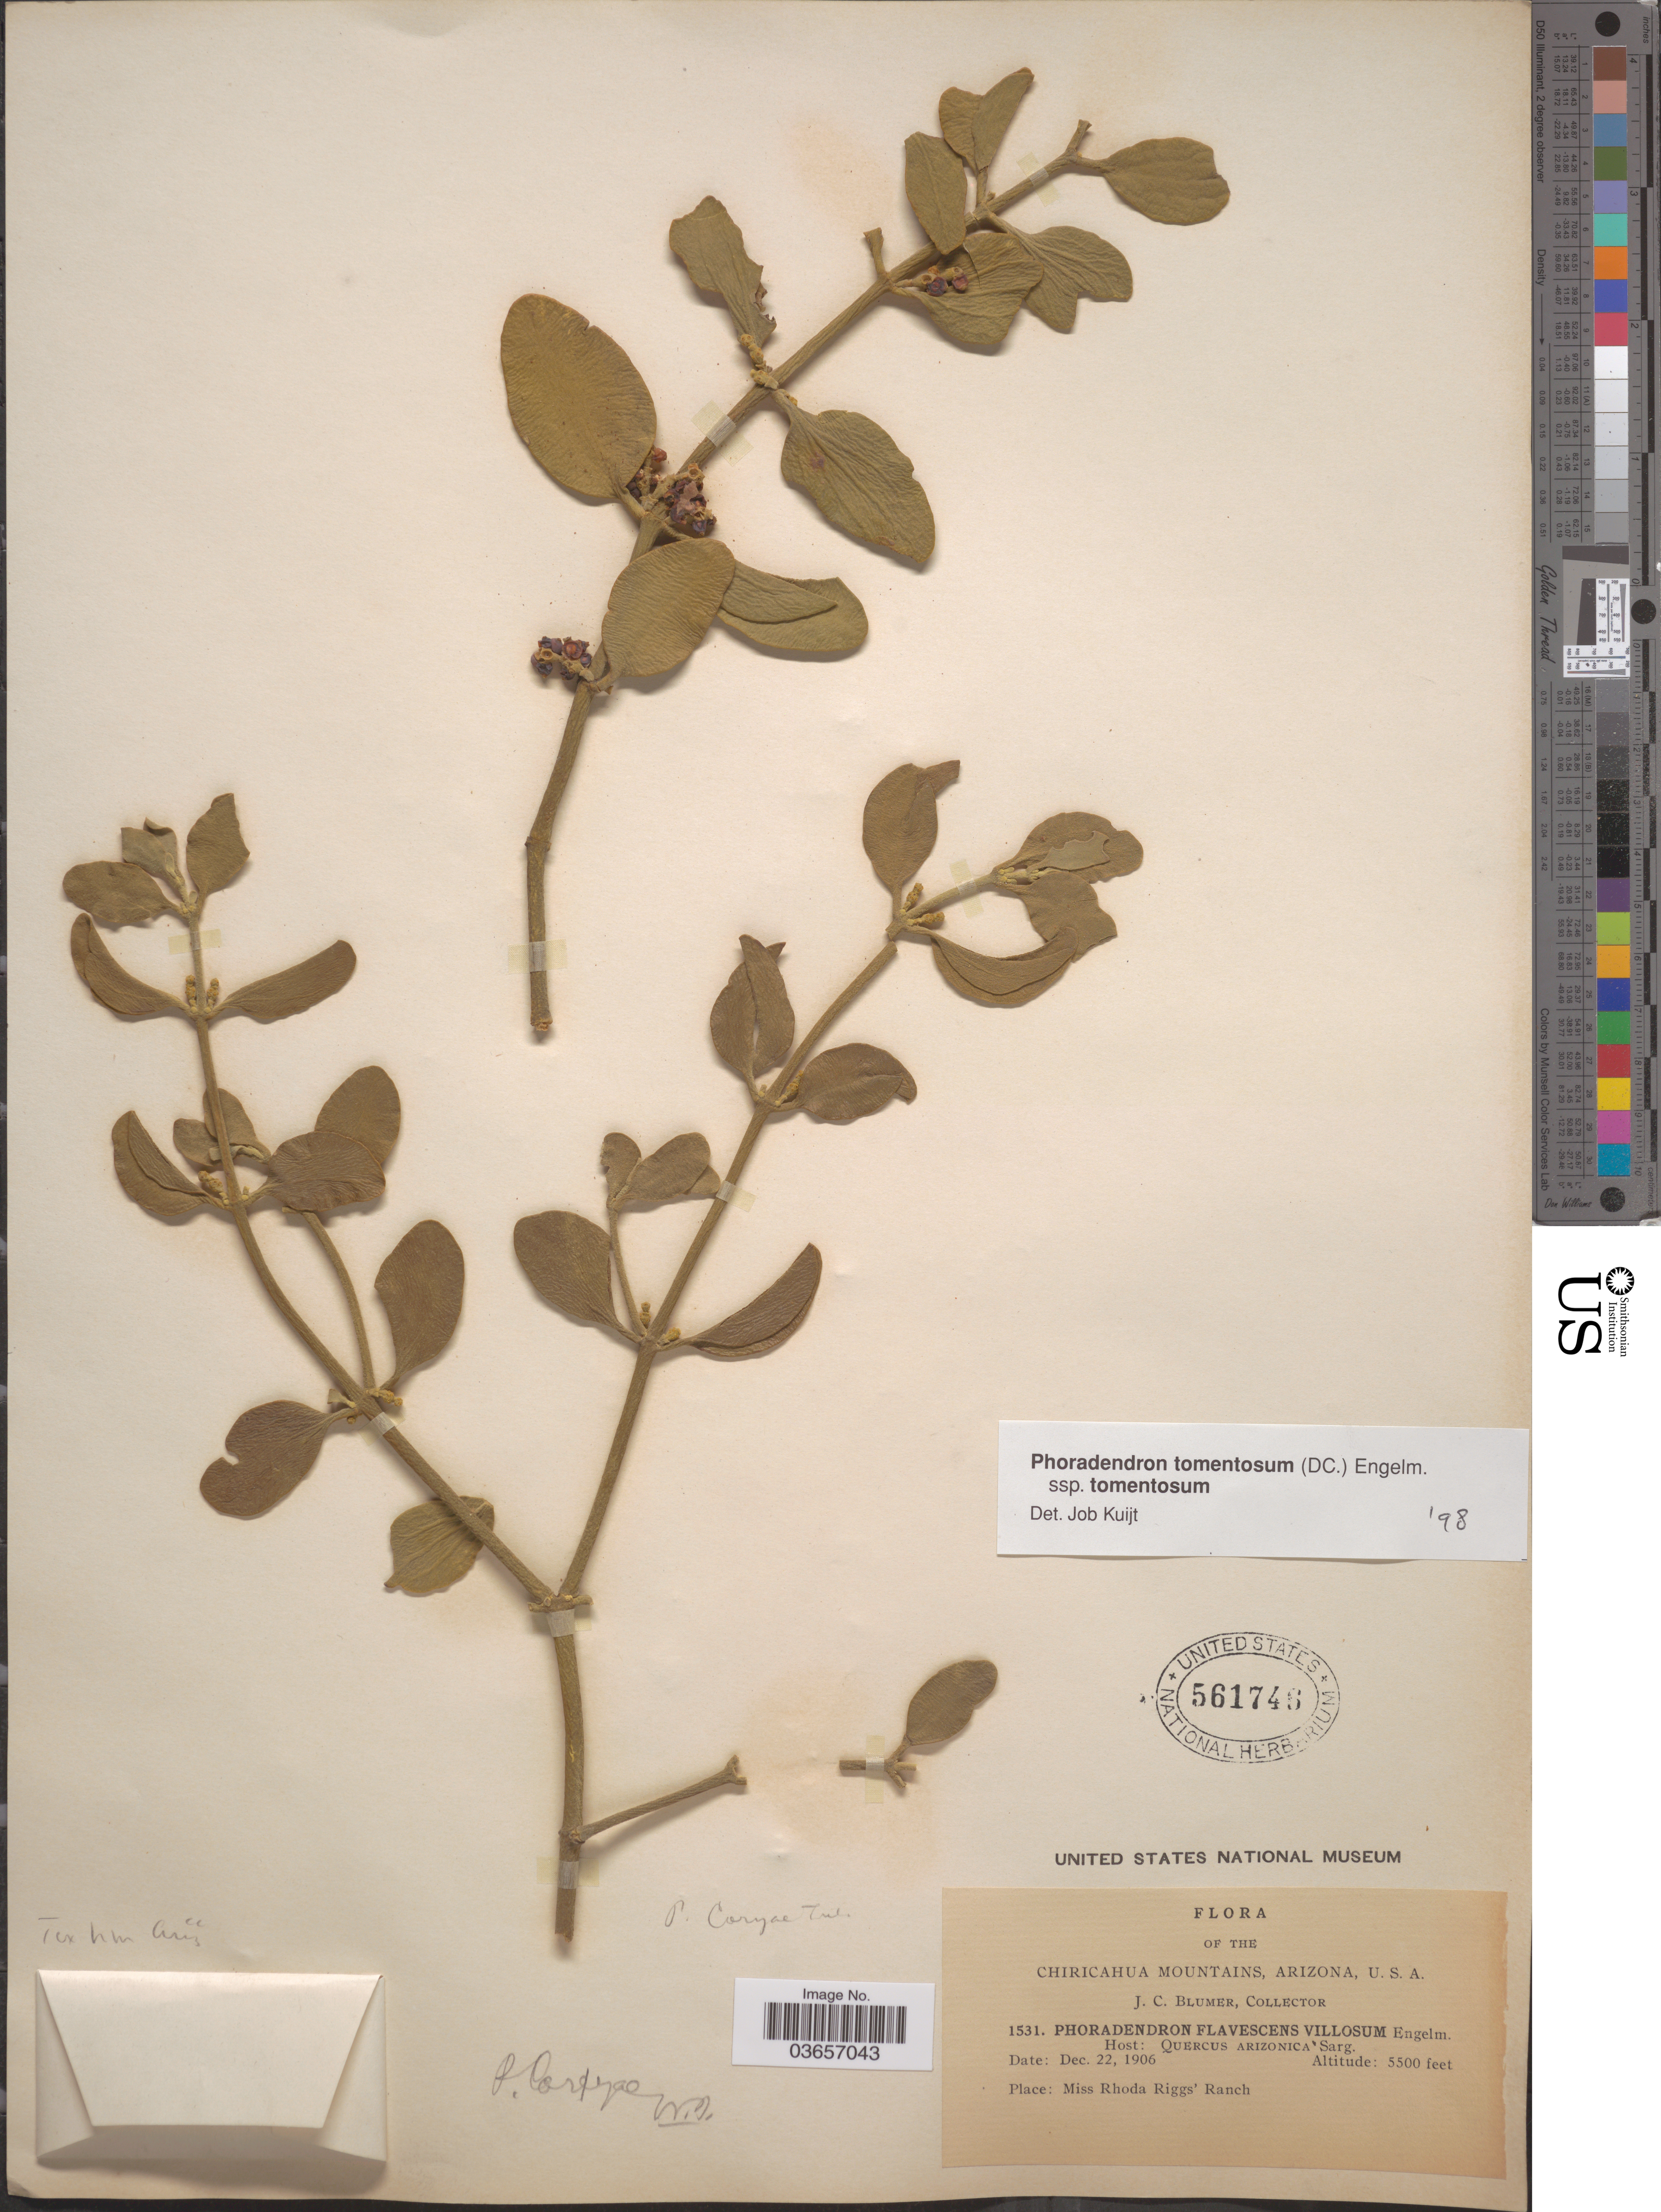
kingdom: Plantae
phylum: Tracheophyta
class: Magnoliopsida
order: Santalales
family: Viscaceae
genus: Phoradendron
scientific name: Phoradendron tomentosum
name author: DC.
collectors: J. C. Blumer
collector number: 1531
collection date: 1906-12-22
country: United States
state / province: Arizona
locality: Chiricahua Mountains. Miss Rhoda Rigg's Ranch.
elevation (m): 1676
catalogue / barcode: US 561746